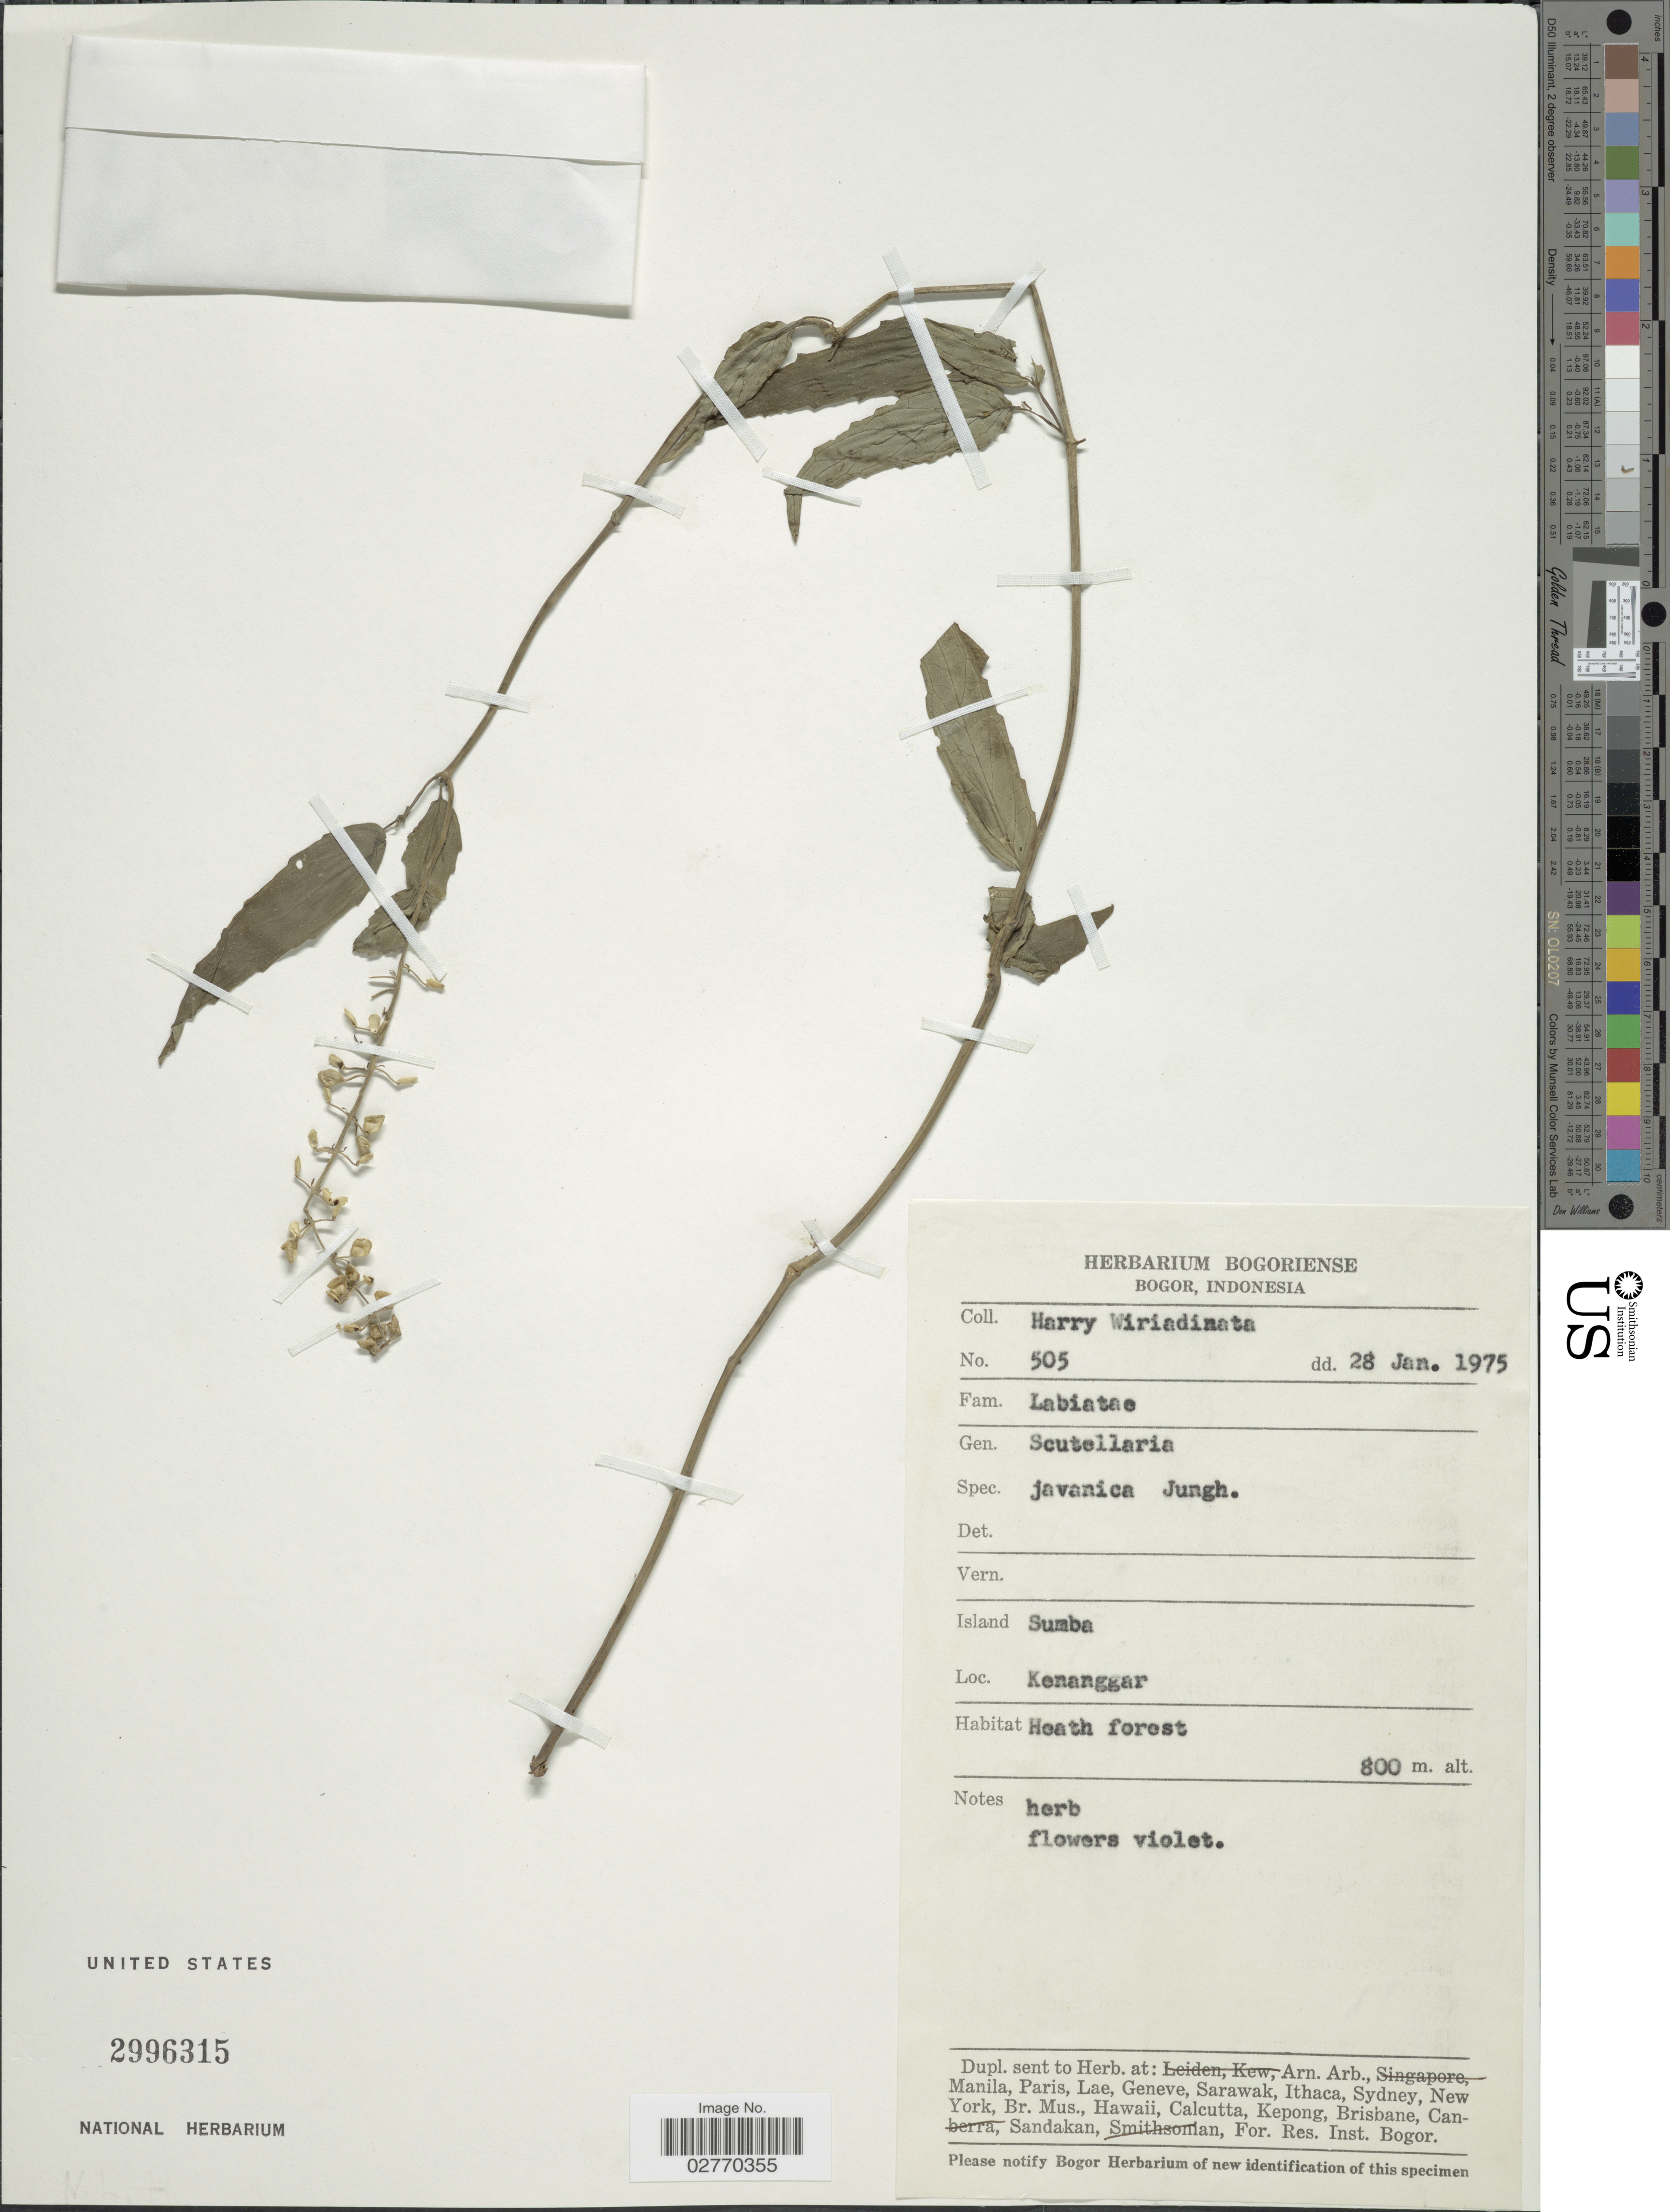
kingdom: Plantae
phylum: Tracheophyta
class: Magnoliopsida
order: Lamiales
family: Lamiaceae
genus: Scutellaria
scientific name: Scutellaria javanica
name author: Jungh.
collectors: H. Wiriadinata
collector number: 505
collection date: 1975-01-28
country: Indonesia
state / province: Nusa Tenggara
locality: Island Sumba. Kenanggar.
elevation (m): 800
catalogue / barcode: US 2996315